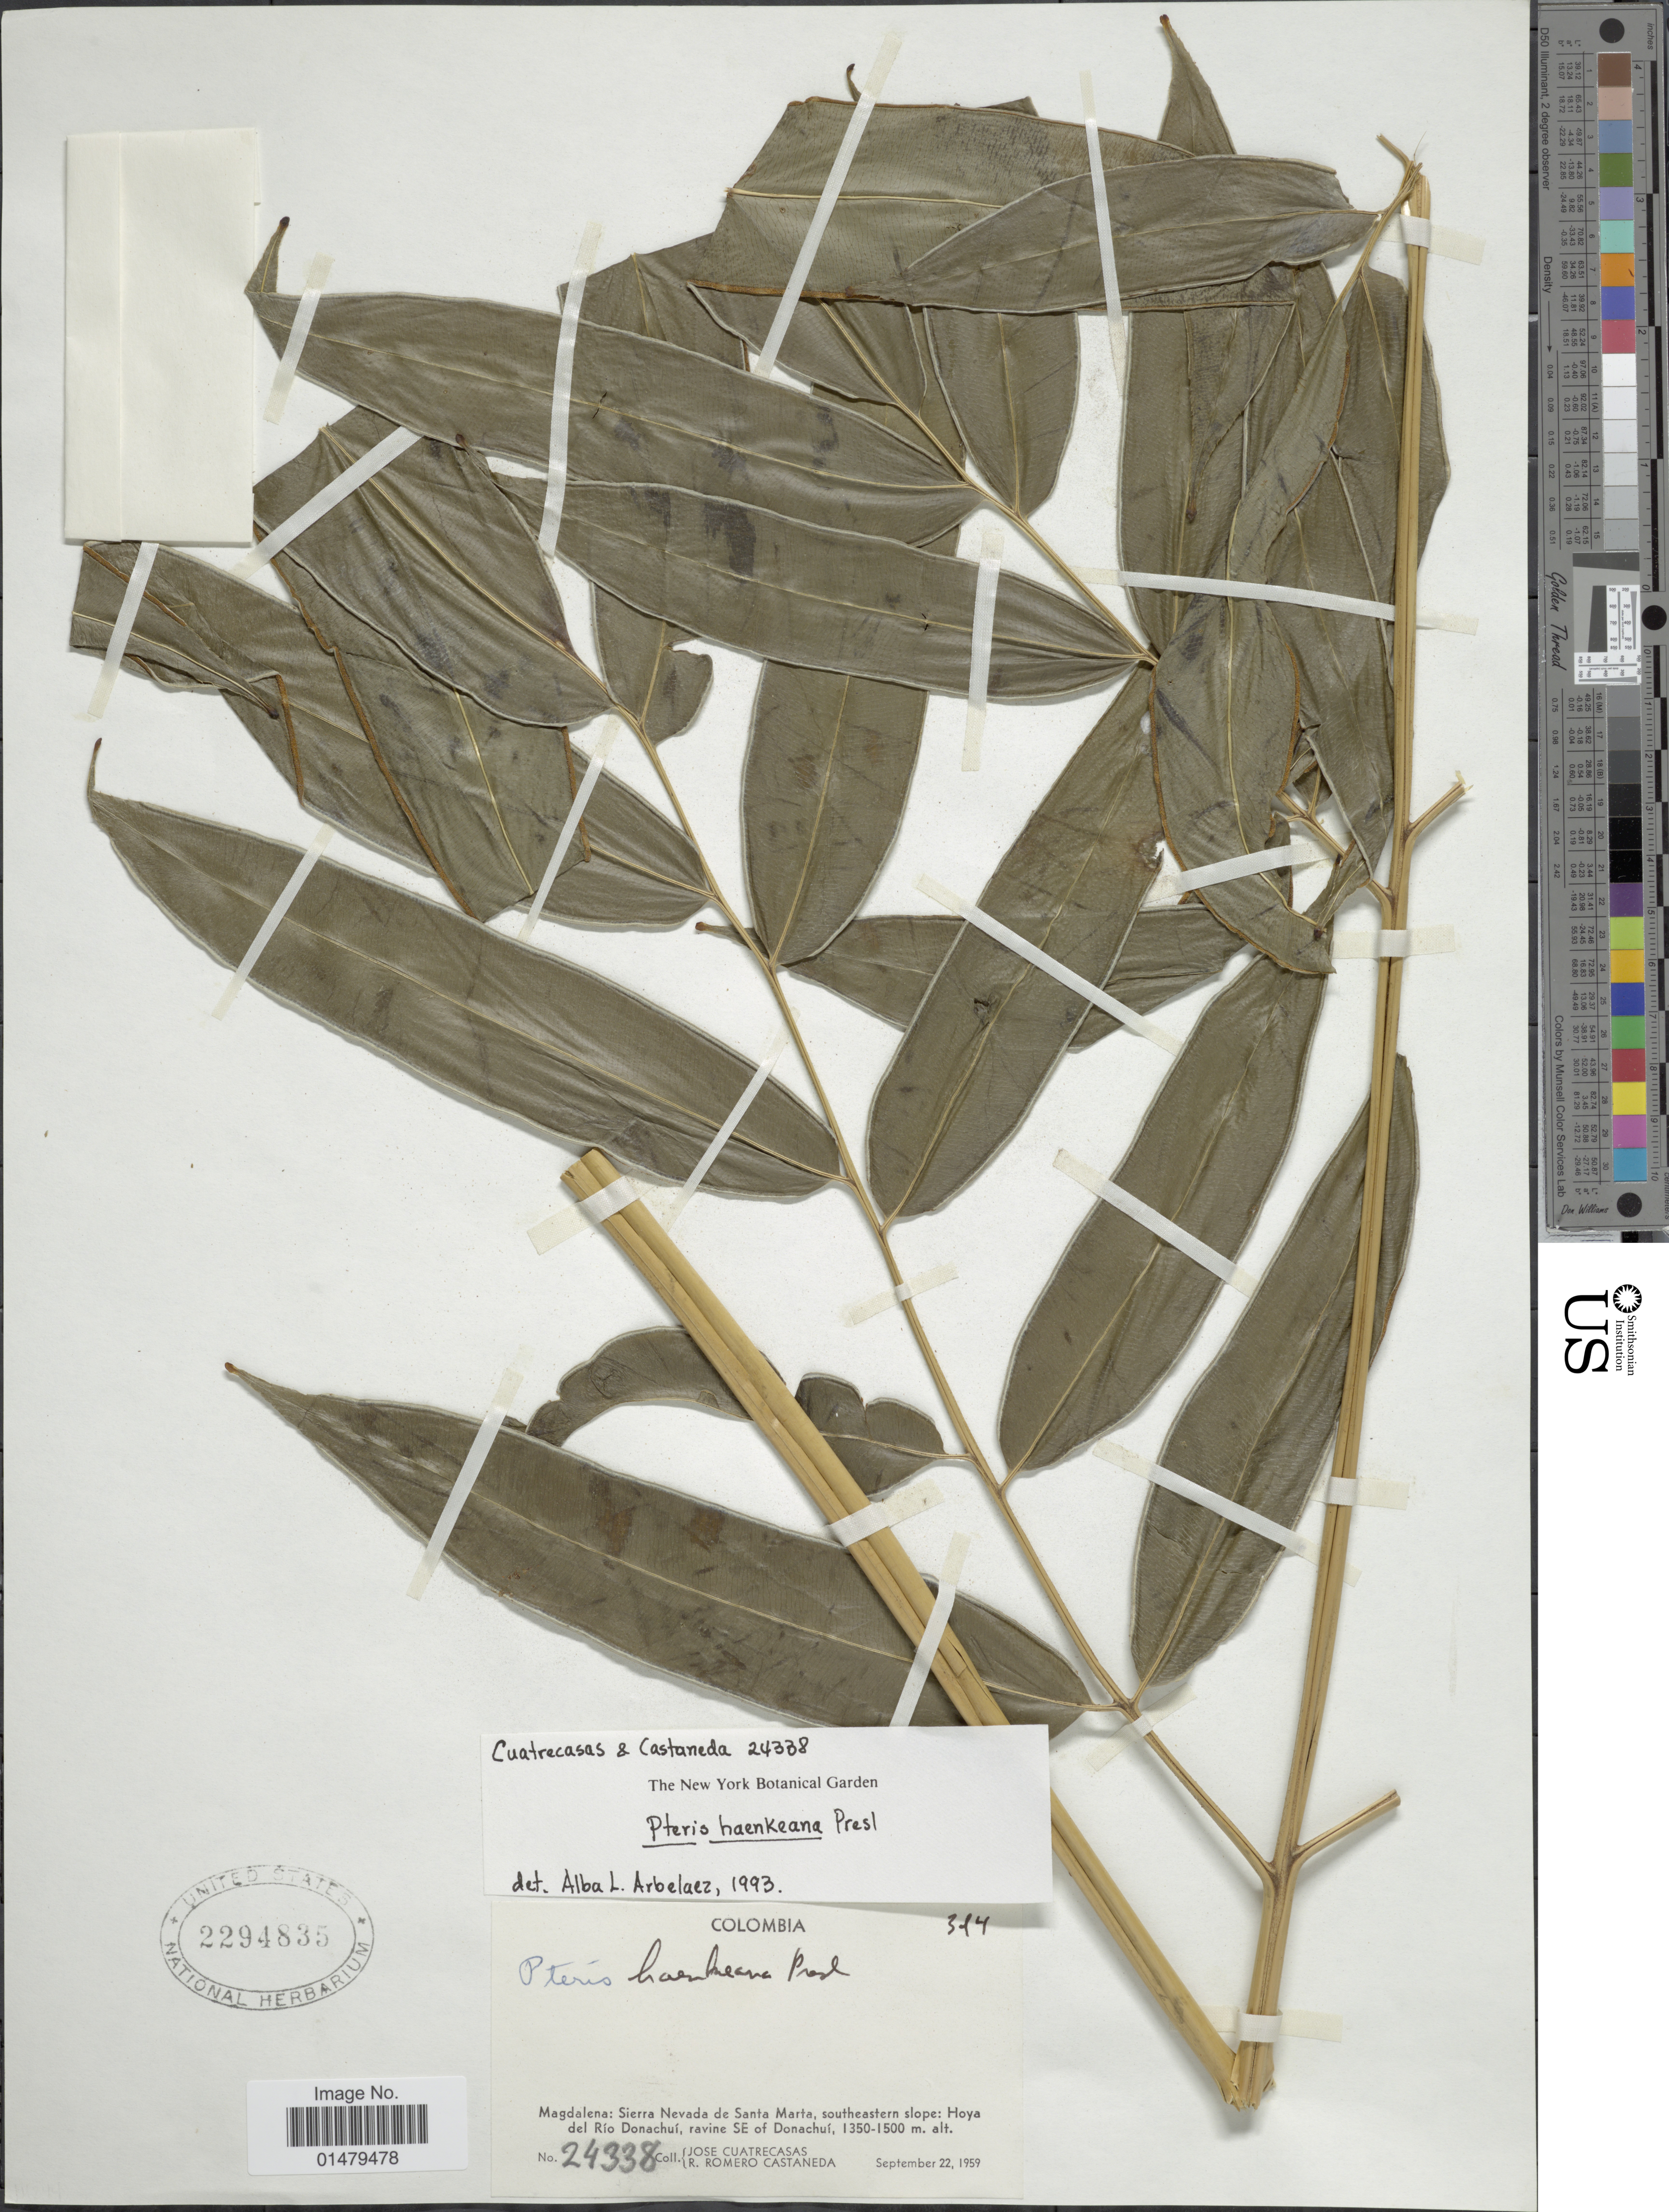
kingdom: Plantae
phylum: Tracheophyta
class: Polypodiopsida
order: Polypodiales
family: Pteridaceae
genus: Pteris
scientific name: Pteris haenkeana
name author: C. Presl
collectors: J. Cuatrecasas & R. Romero Castañeda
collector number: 24338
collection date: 1959-09-22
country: Colombia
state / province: Magdalena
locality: Sierra Nevada de Santa Marta, southeastern slope: Hoya del Rio Donachui, ravine SE of Donachui.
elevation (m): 1350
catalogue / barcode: US 2294835